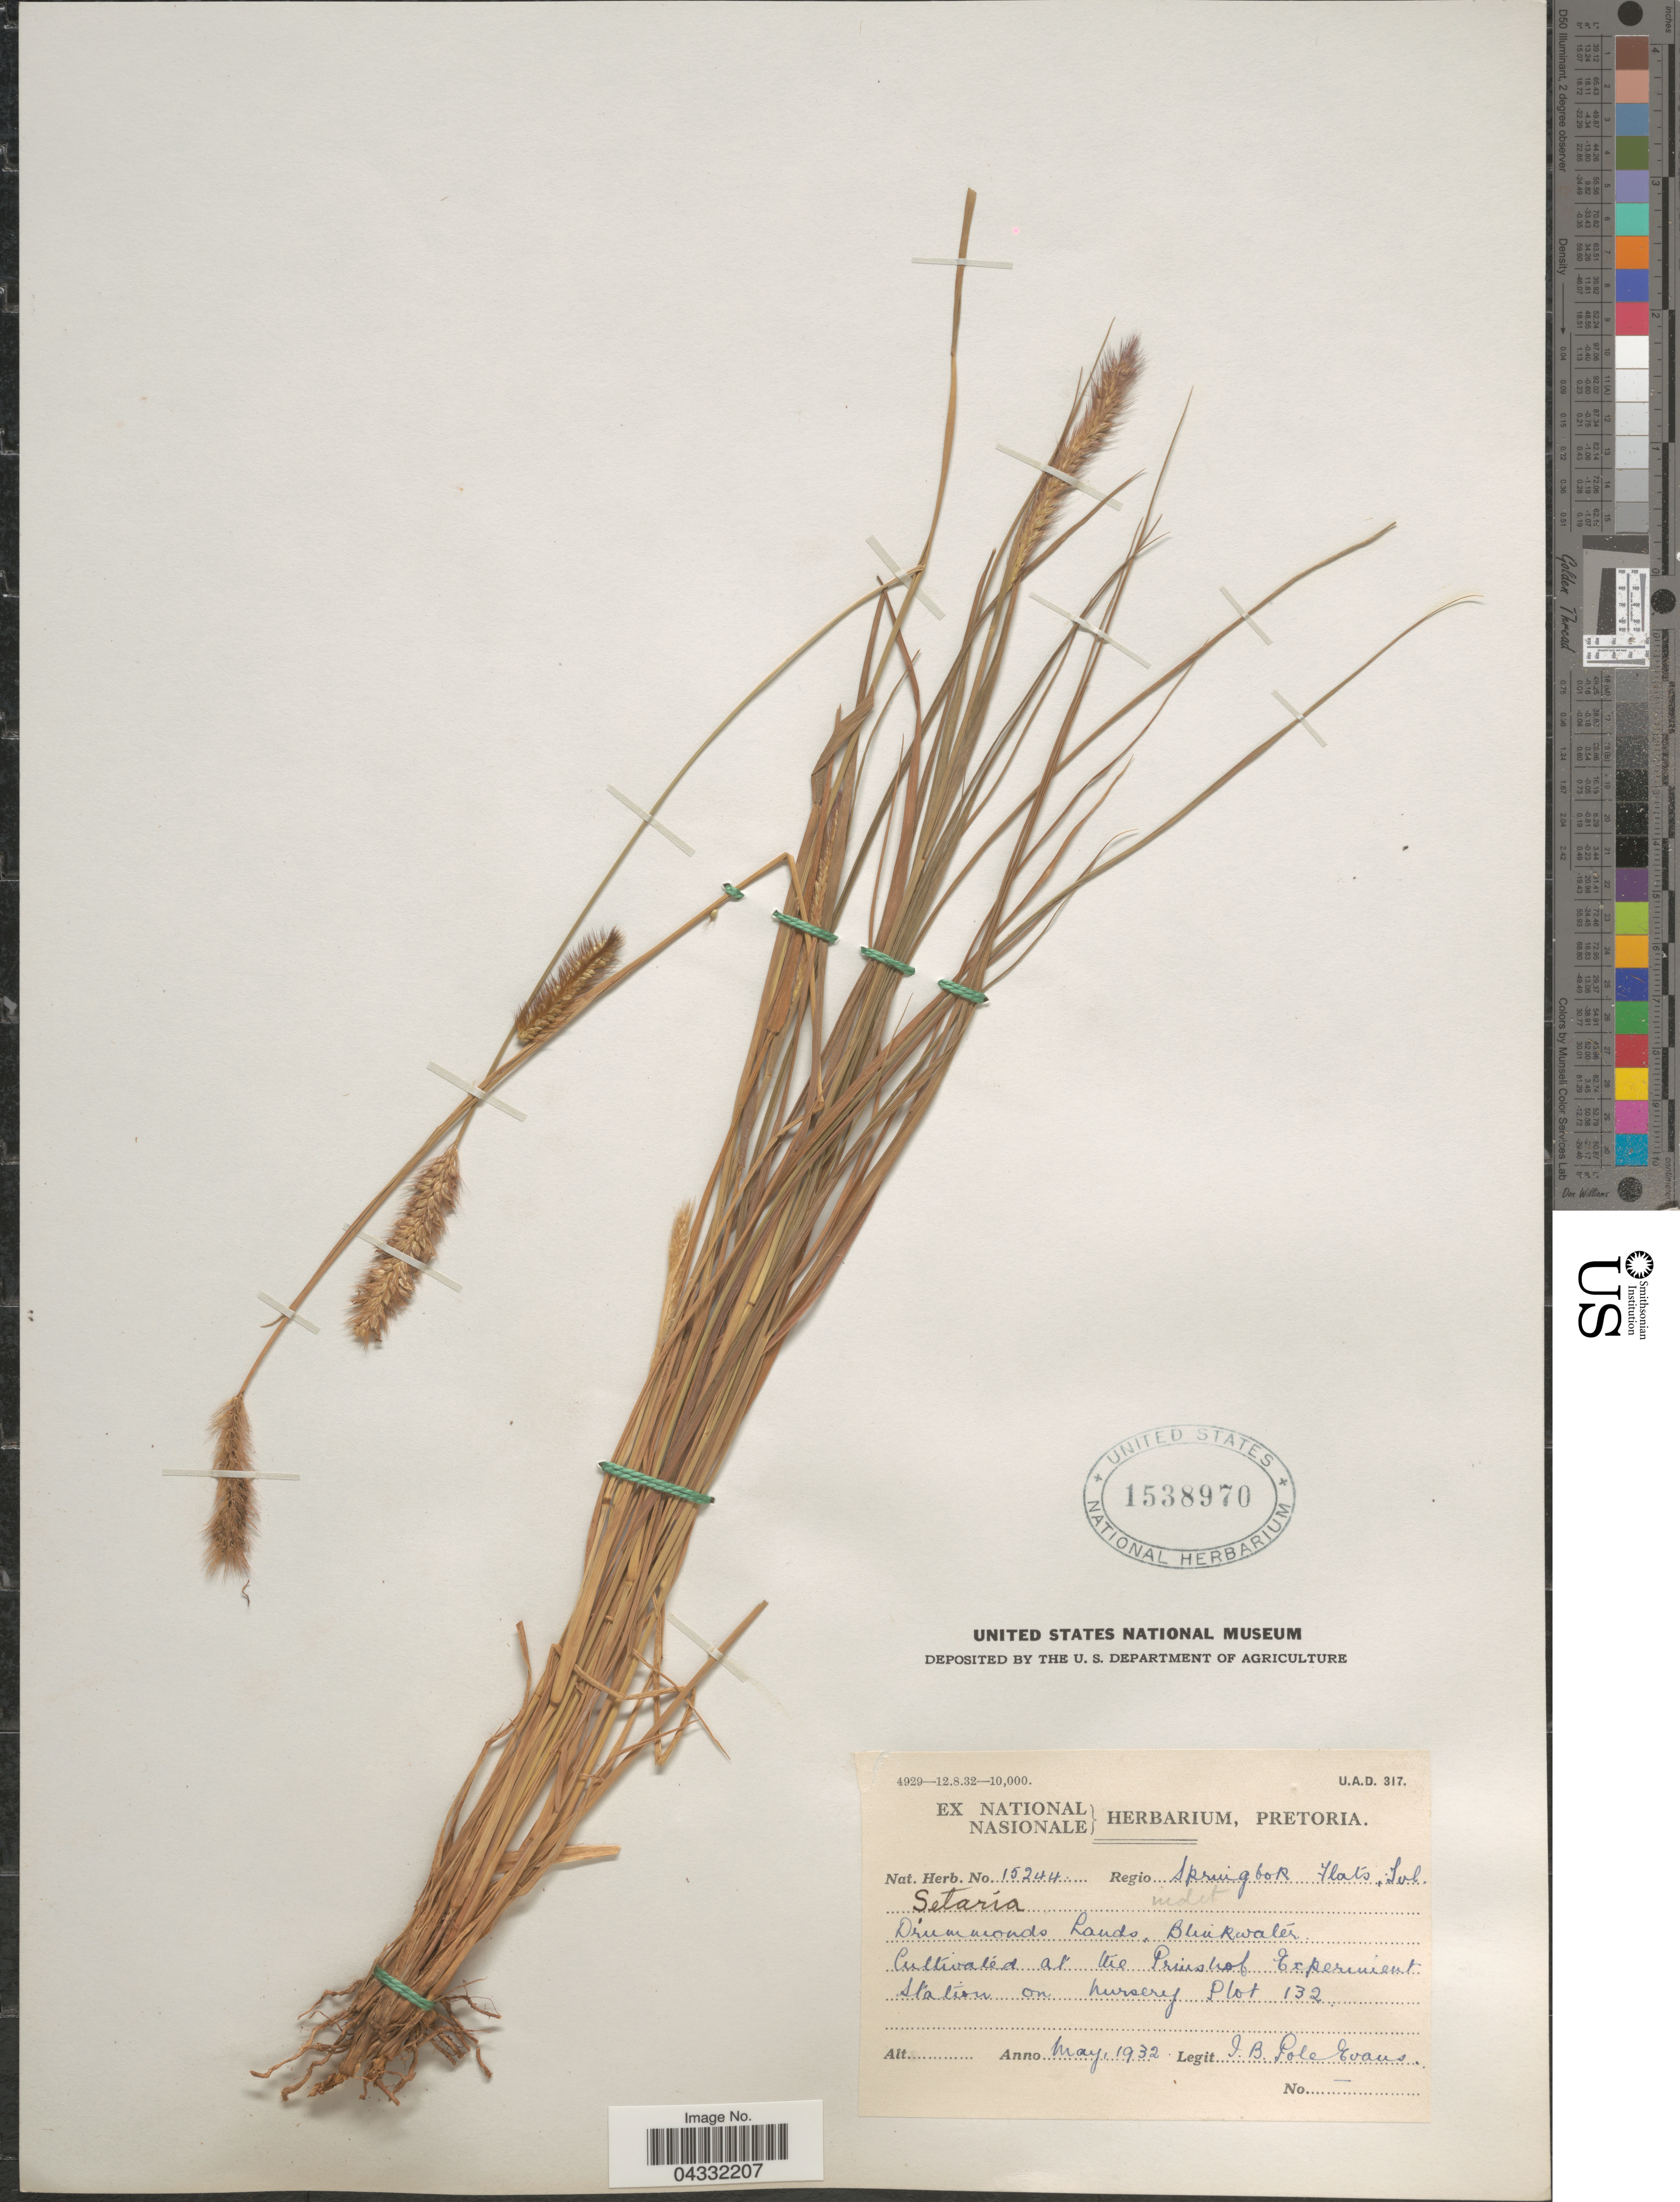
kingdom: Plantae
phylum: Tracheophyta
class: Liliopsida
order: Poales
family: Poaceae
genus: Setaria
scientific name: Setaria sp.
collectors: I. B. Pole-Evans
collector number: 15244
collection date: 1932-05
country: South Africa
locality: At the Prinshof Experiment Station on nursery Plot 132.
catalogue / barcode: US 1538970